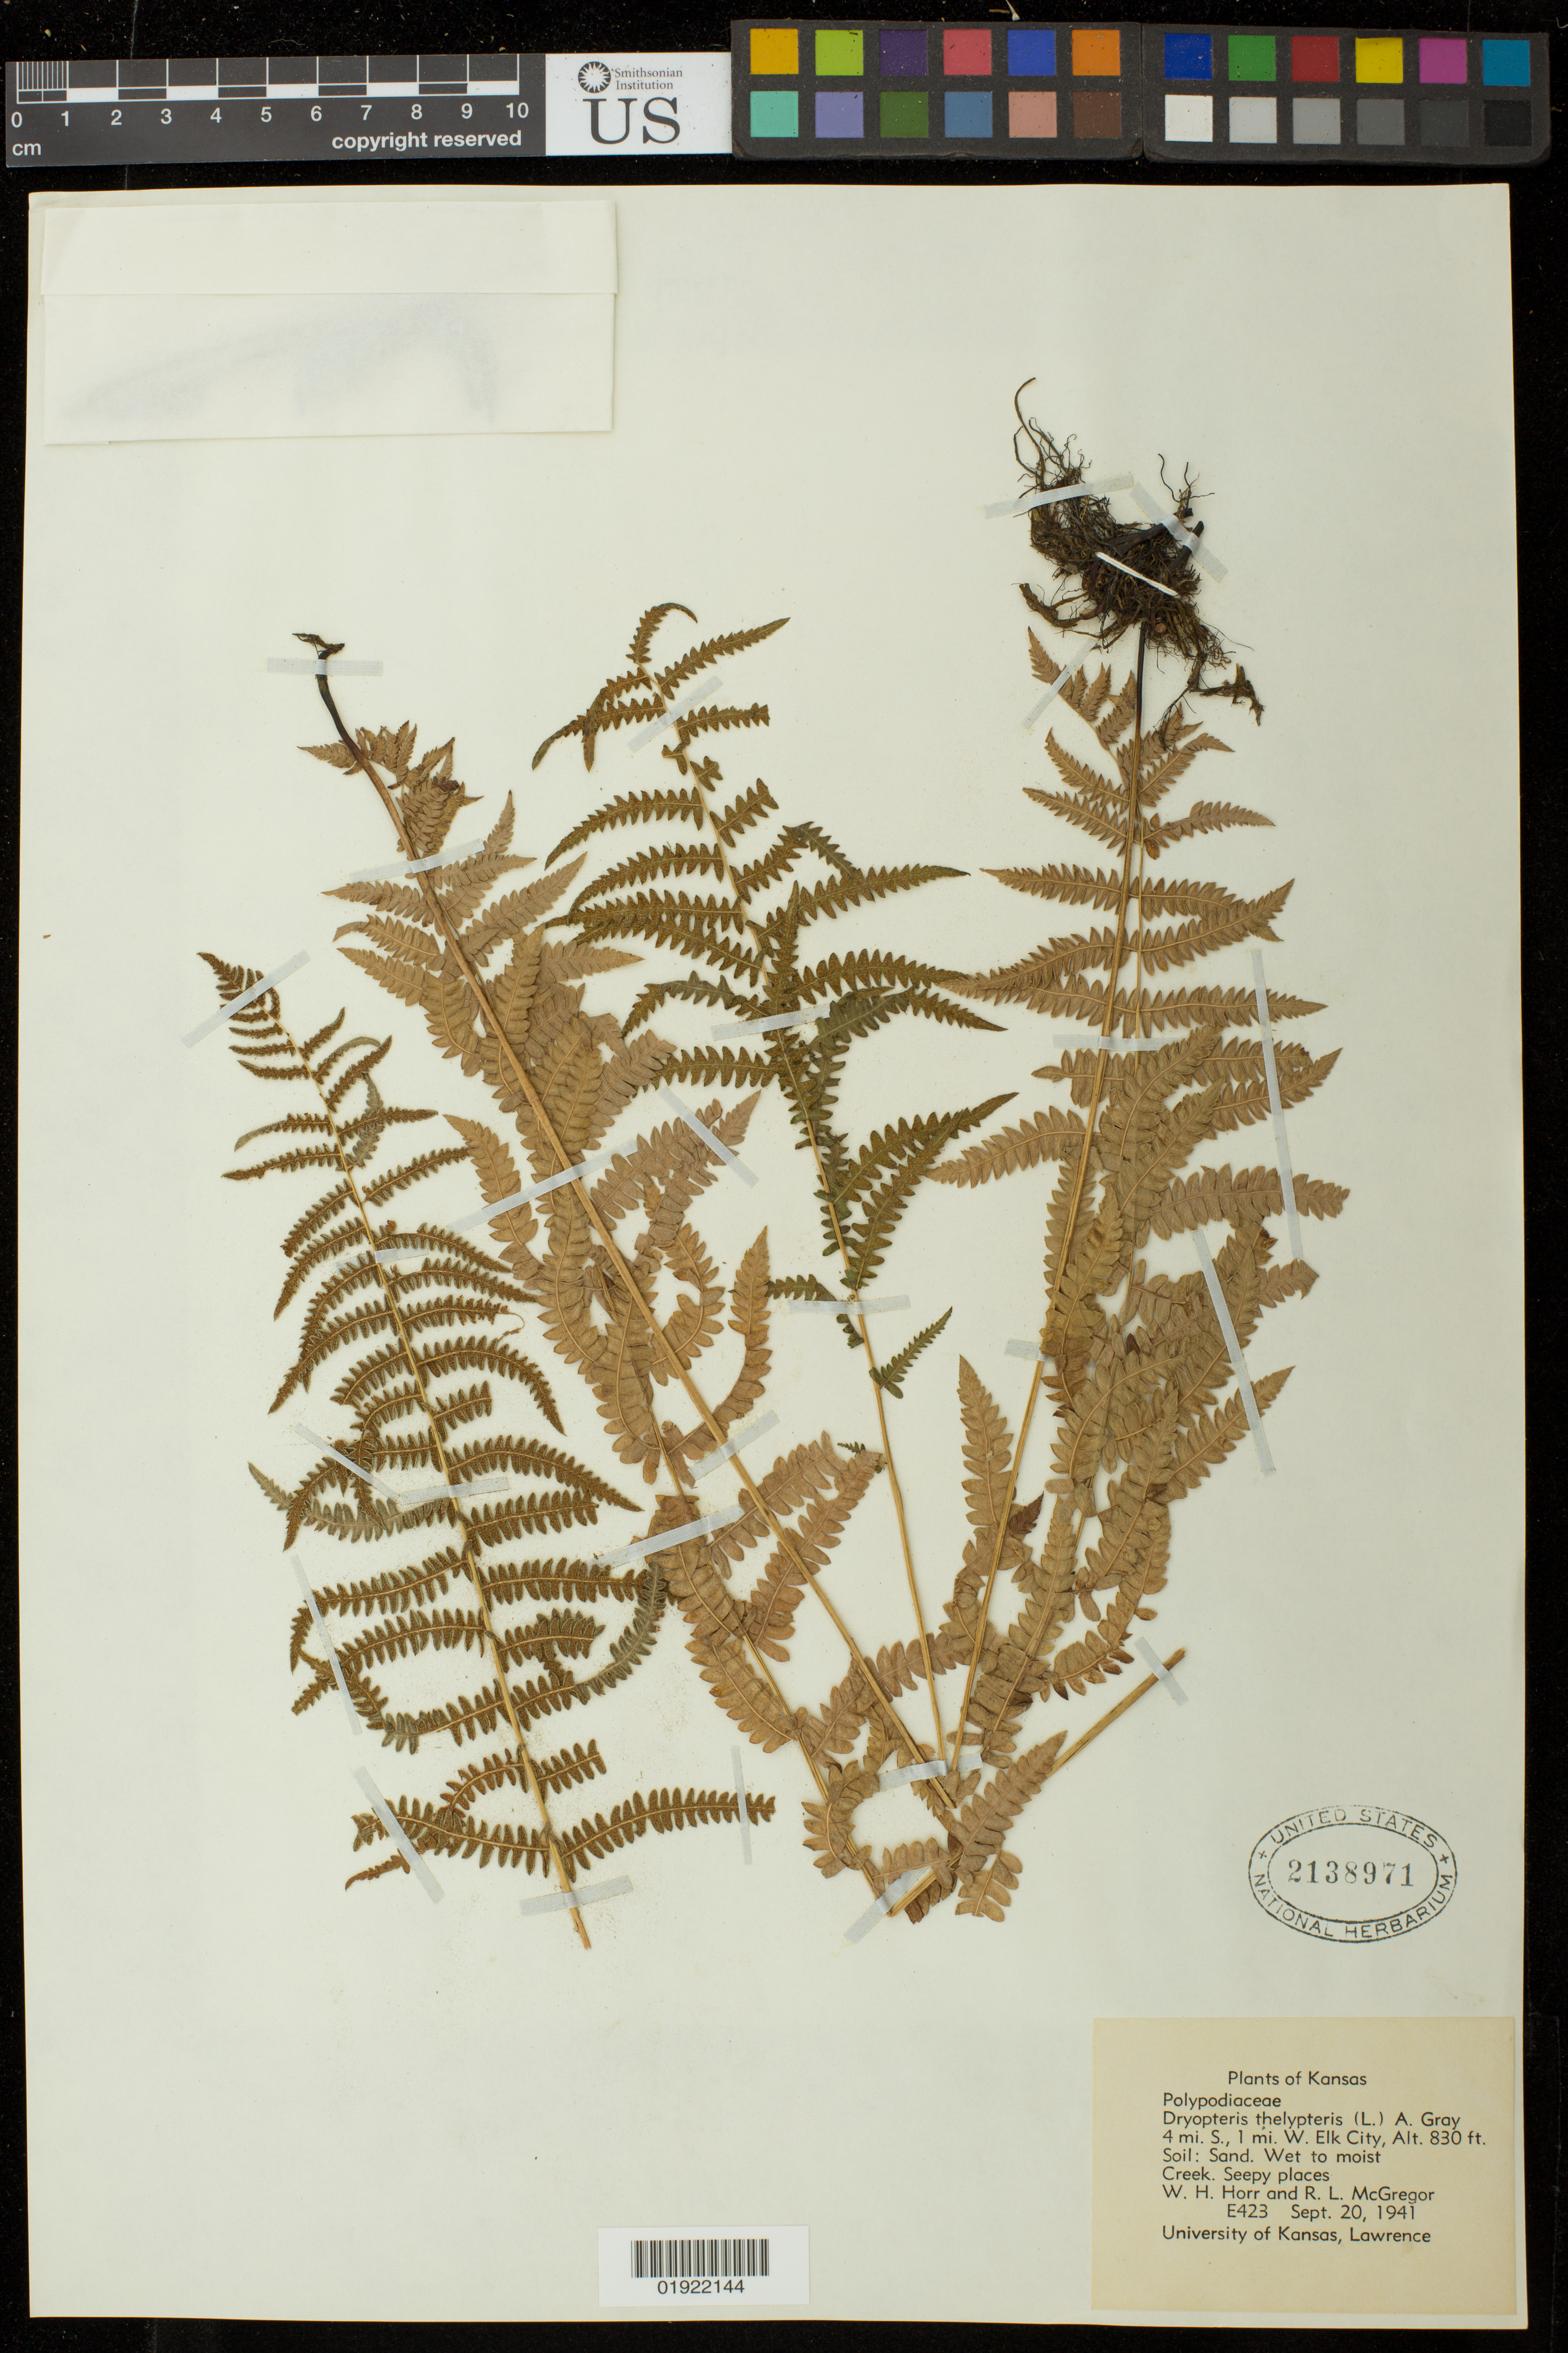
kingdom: Plantae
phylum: Tracheophyta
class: Polypodiopsida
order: Polypodiales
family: Thelypteridaceae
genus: Thelypteris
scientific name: Thelypteris palustris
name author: (Salisb.) Schott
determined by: Schott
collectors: W. H. Horr & R. McGregor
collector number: E423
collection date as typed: Sept. 20, 1941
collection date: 1941-09-20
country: United States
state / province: Kansas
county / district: Douglas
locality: Lawrence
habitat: soil: sand. wet to moist, creek. seepy places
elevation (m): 253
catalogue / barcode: US 2138971